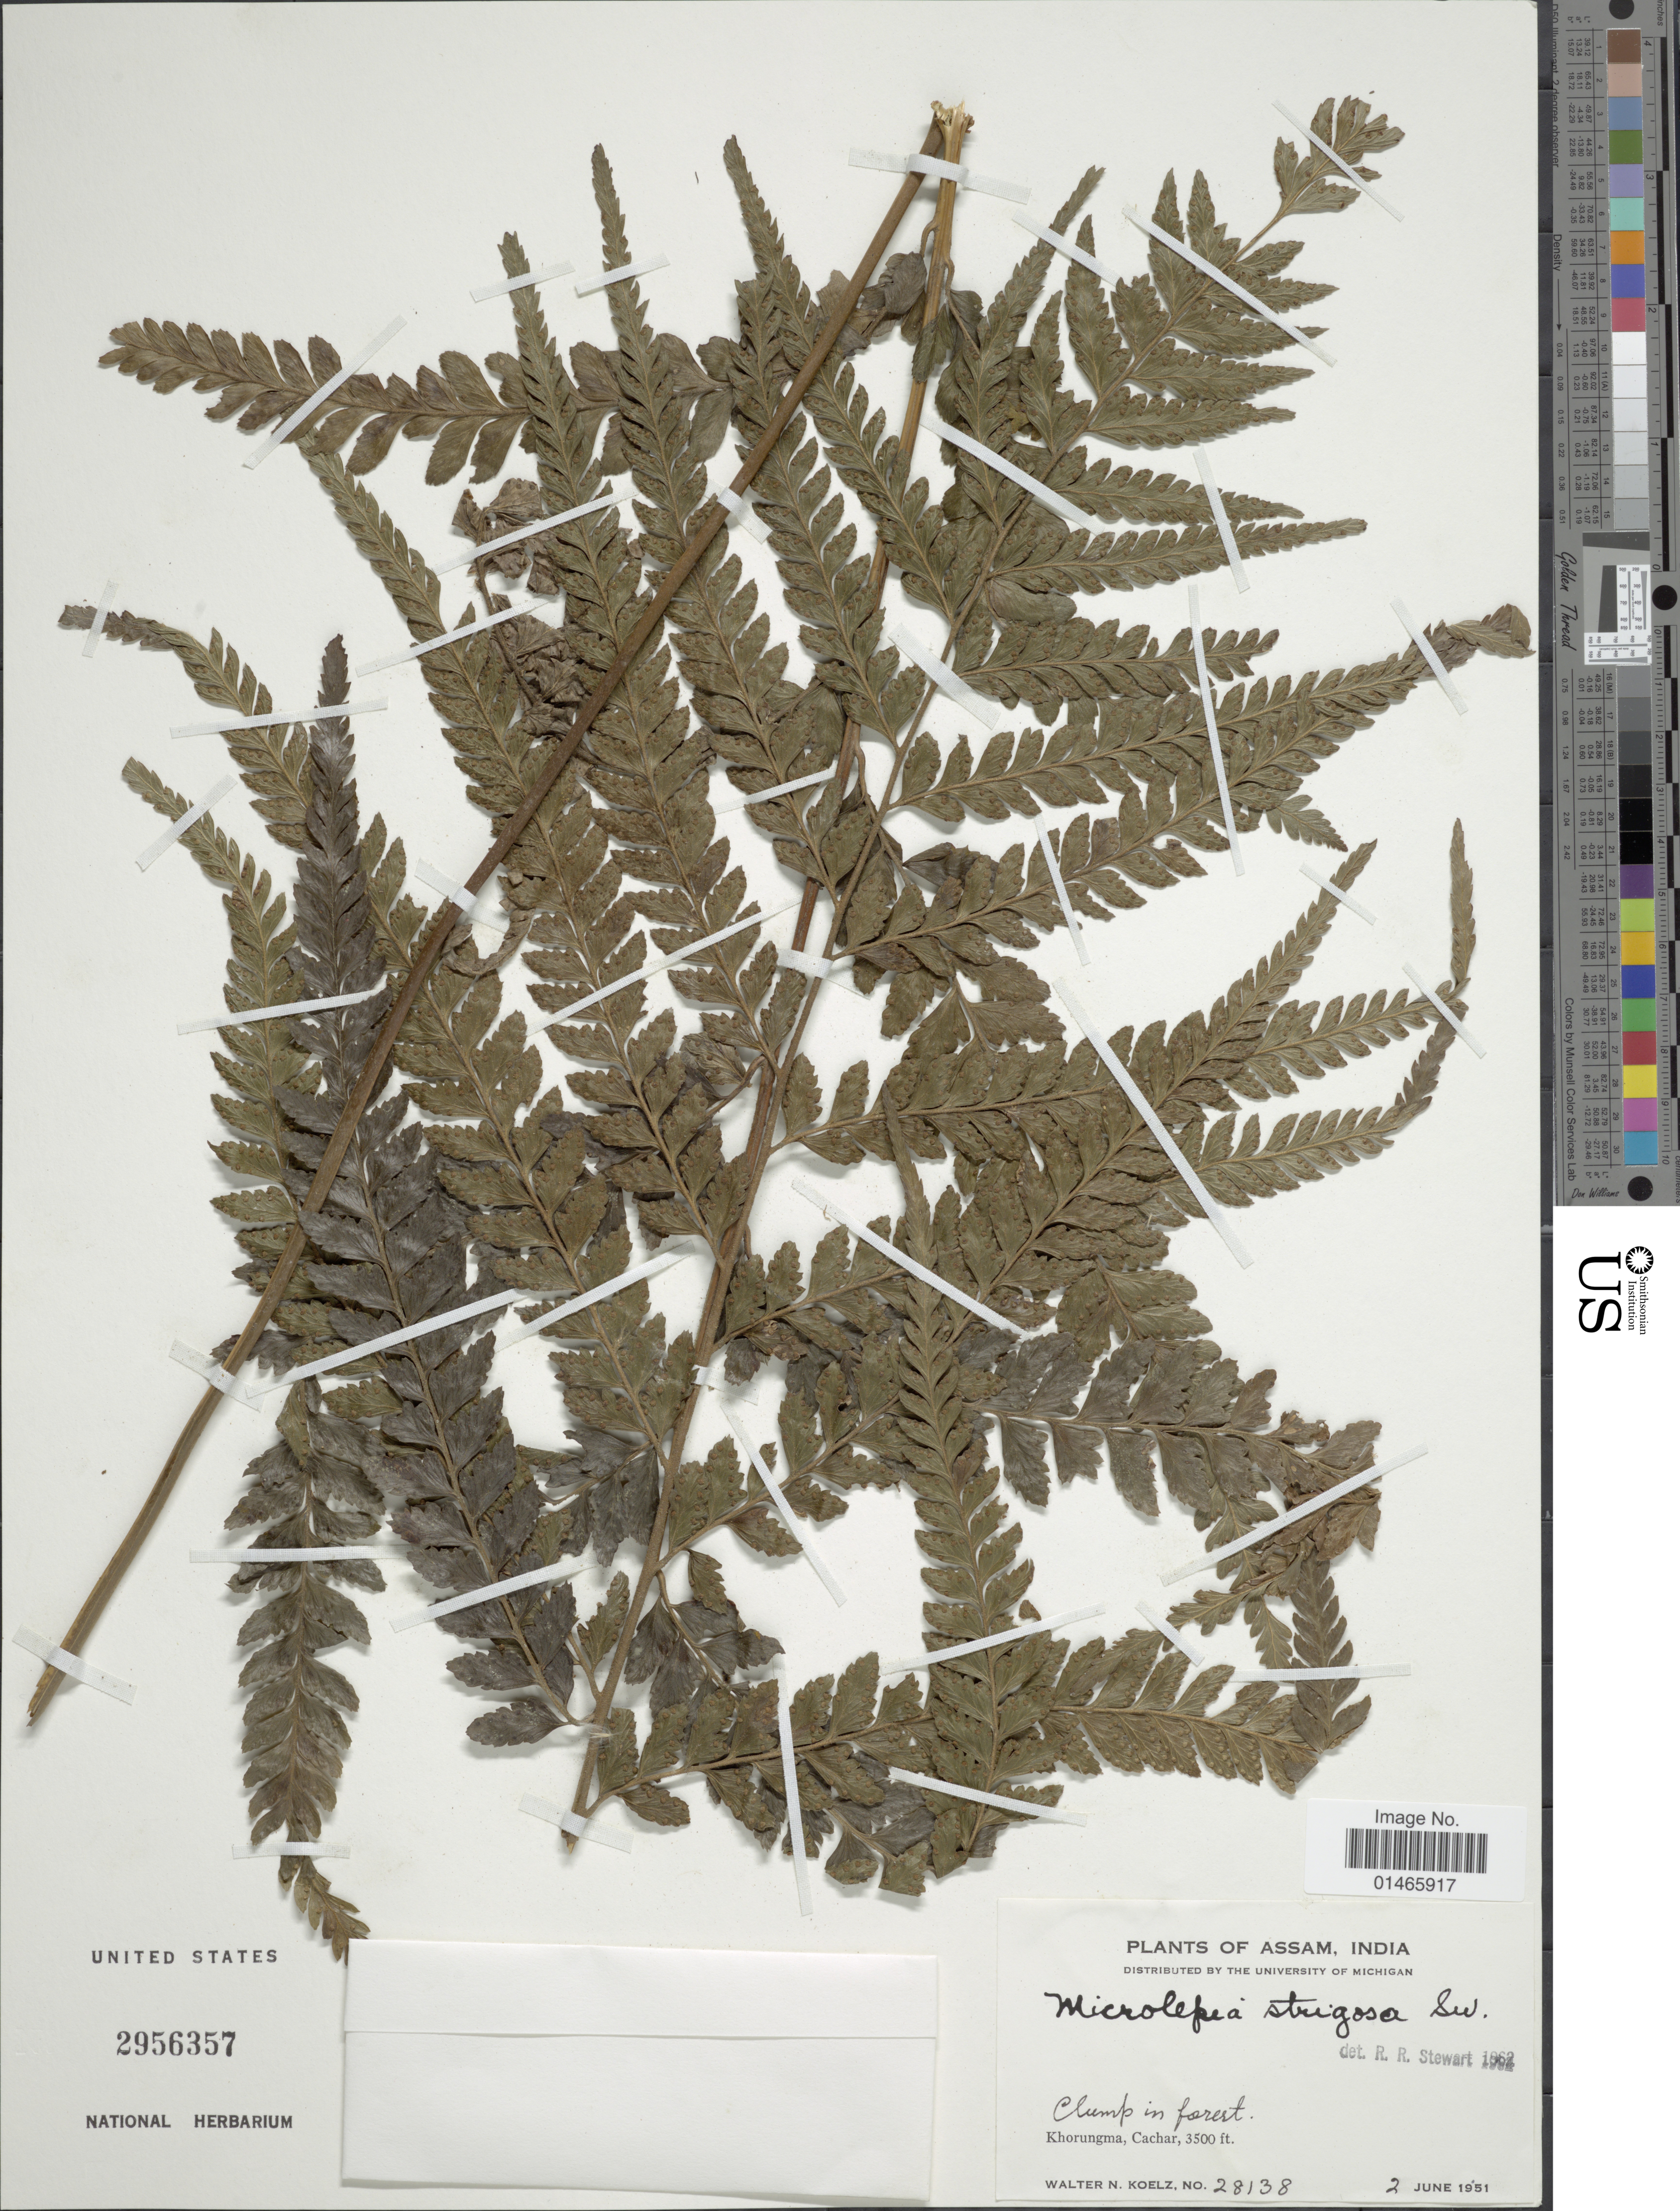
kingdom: Plantae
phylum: Tracheophyta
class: Polypodiopsida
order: Polypodiales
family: Dennstaedtiaceae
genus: Microlepia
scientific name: Microlepia strigosa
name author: (Thunb.) J. Presl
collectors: W. N. Koelz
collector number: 28138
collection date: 1951-06-02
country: India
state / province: Assam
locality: Khorungma, Cachar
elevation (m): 1067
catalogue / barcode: US 2956357